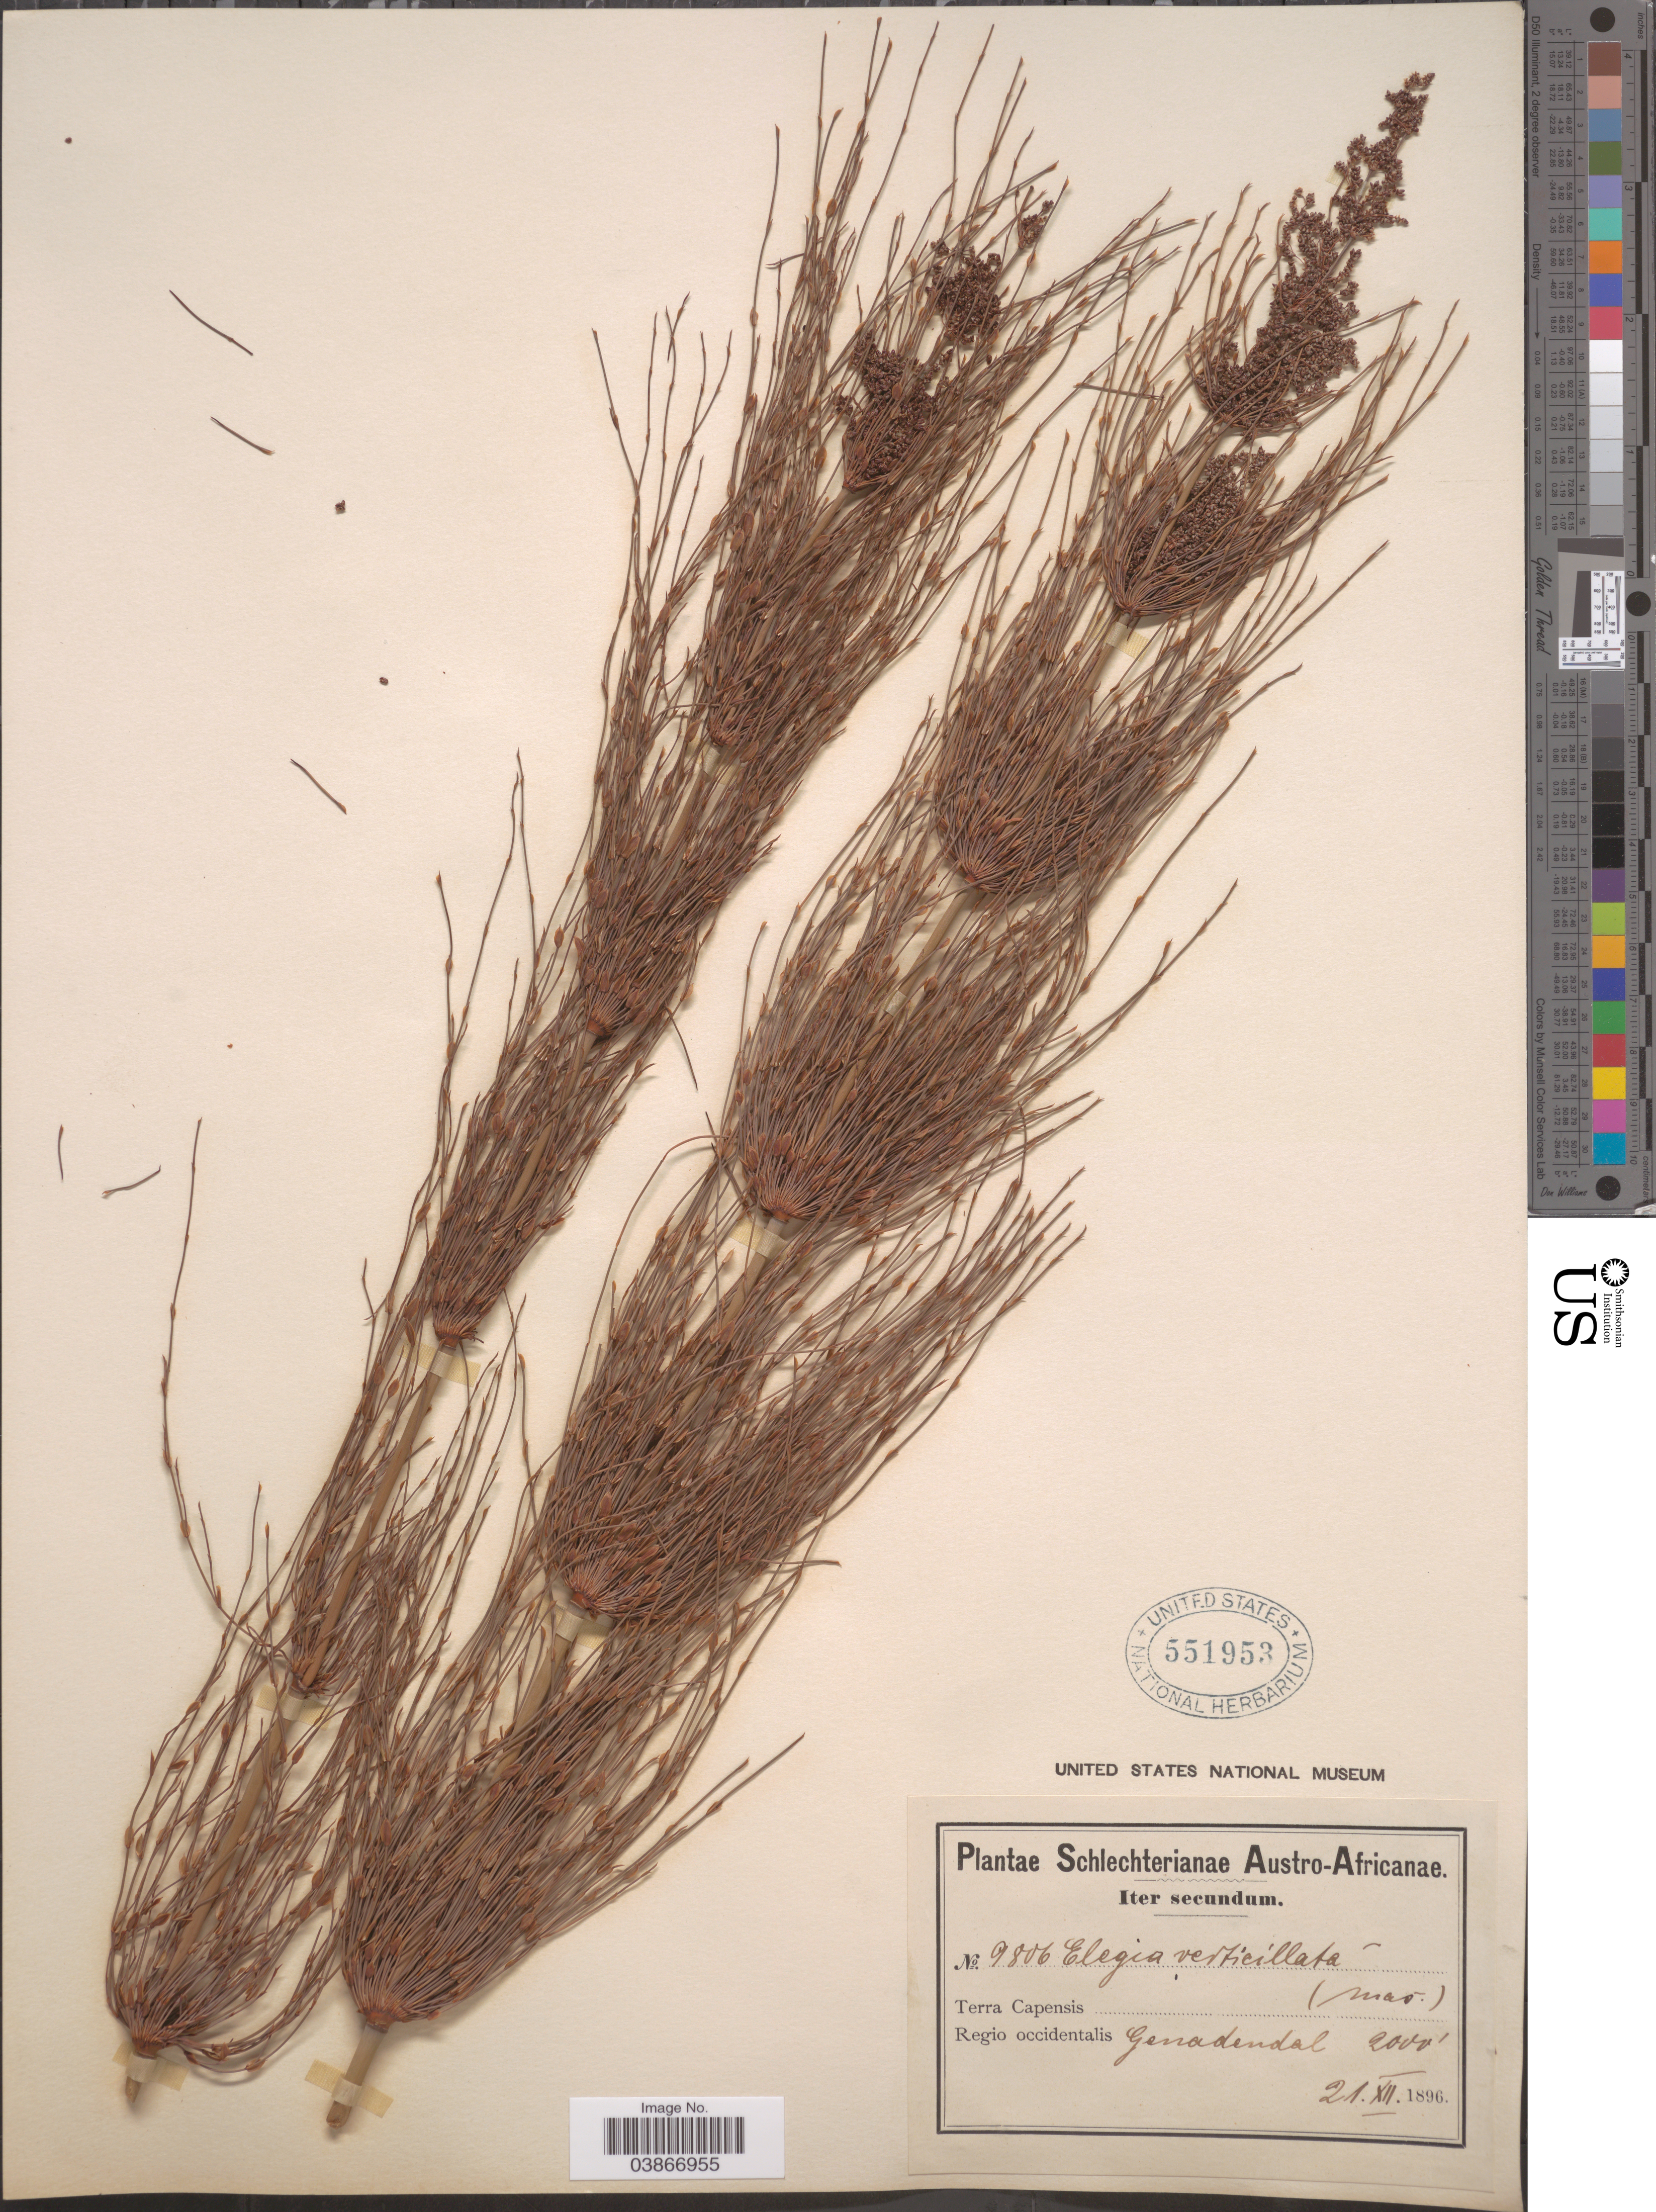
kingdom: Plantae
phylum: Tracheophyta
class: Liliopsida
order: Poales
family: Restionaceae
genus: Elegia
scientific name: Elegia verticillaris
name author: (L. f.) Kunth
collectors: Schlechter, --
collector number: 9806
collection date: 1896-12-21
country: South Africa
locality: Austro-Africanae. Terra Capensis. Regio occidentalis Genadendal.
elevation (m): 610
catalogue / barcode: US 551953